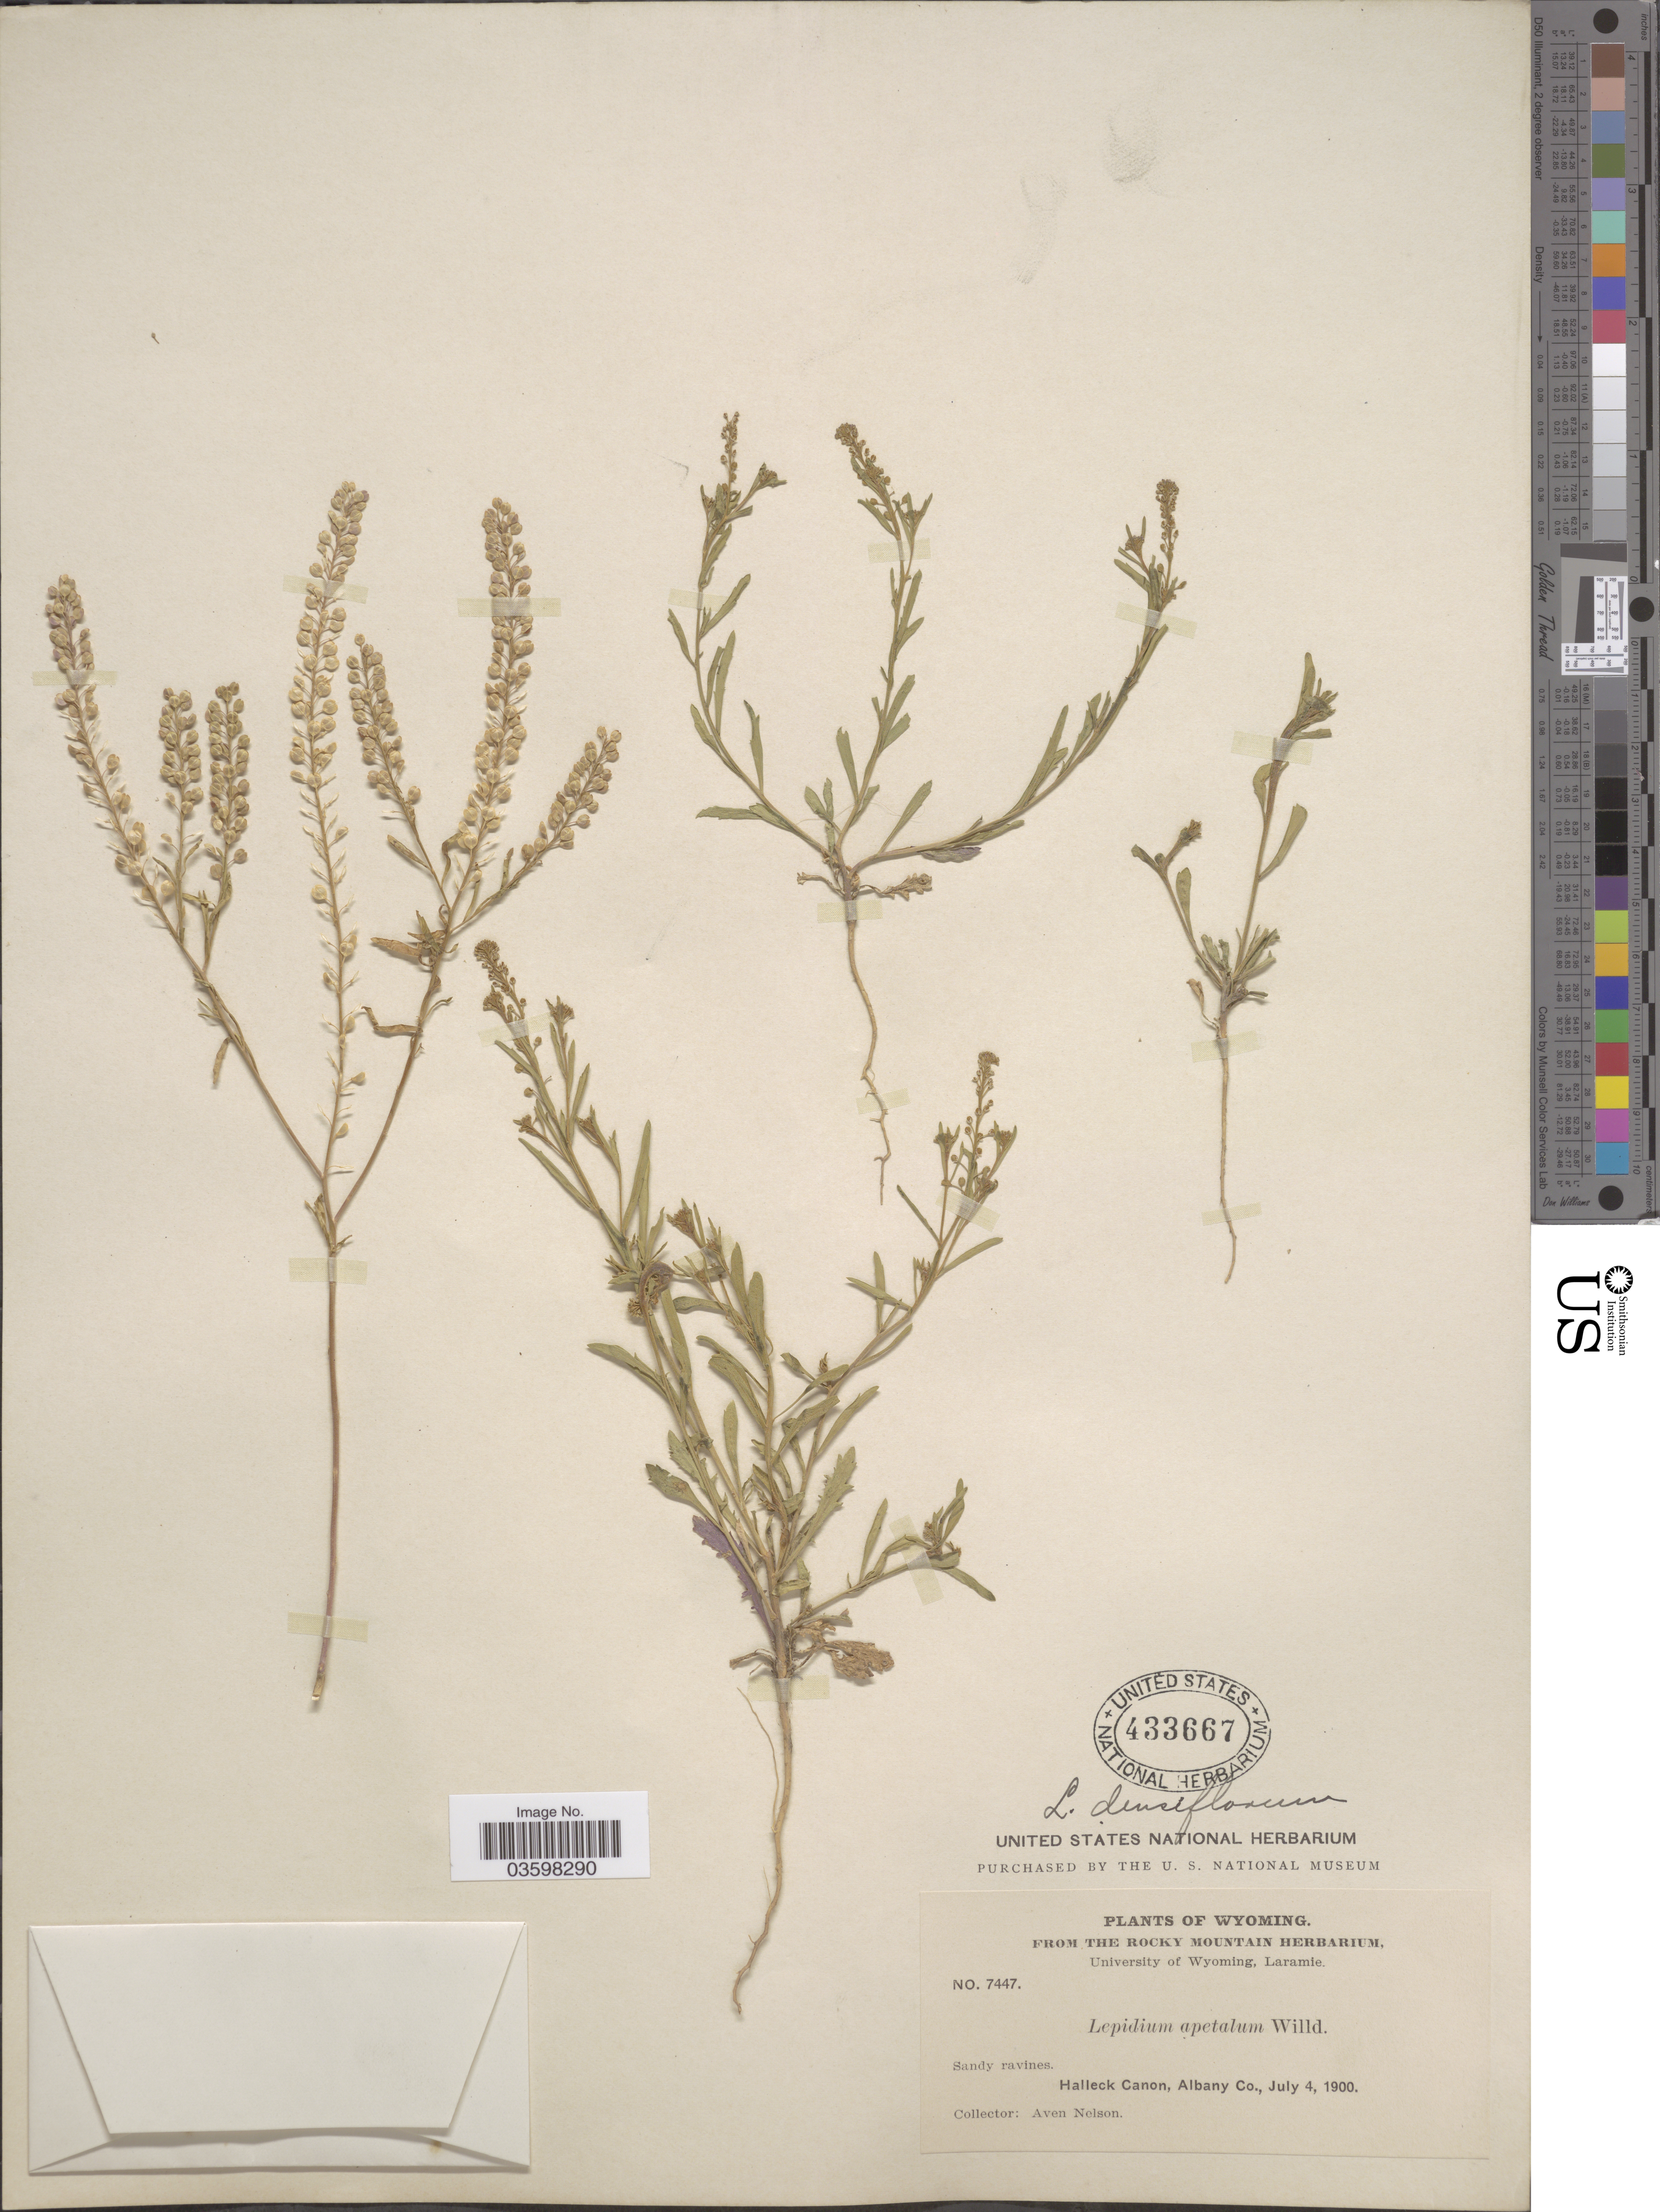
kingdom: Plantae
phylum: Tracheophyta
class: Magnoliopsida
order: Brassicales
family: Brassicaceae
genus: Lepidium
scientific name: Lepidium densiflorum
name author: Schrad.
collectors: A. Nelson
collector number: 7447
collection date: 1900-07-04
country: United States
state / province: Wyoming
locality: Halleck Canon, Albany Co.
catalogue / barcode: US 433667